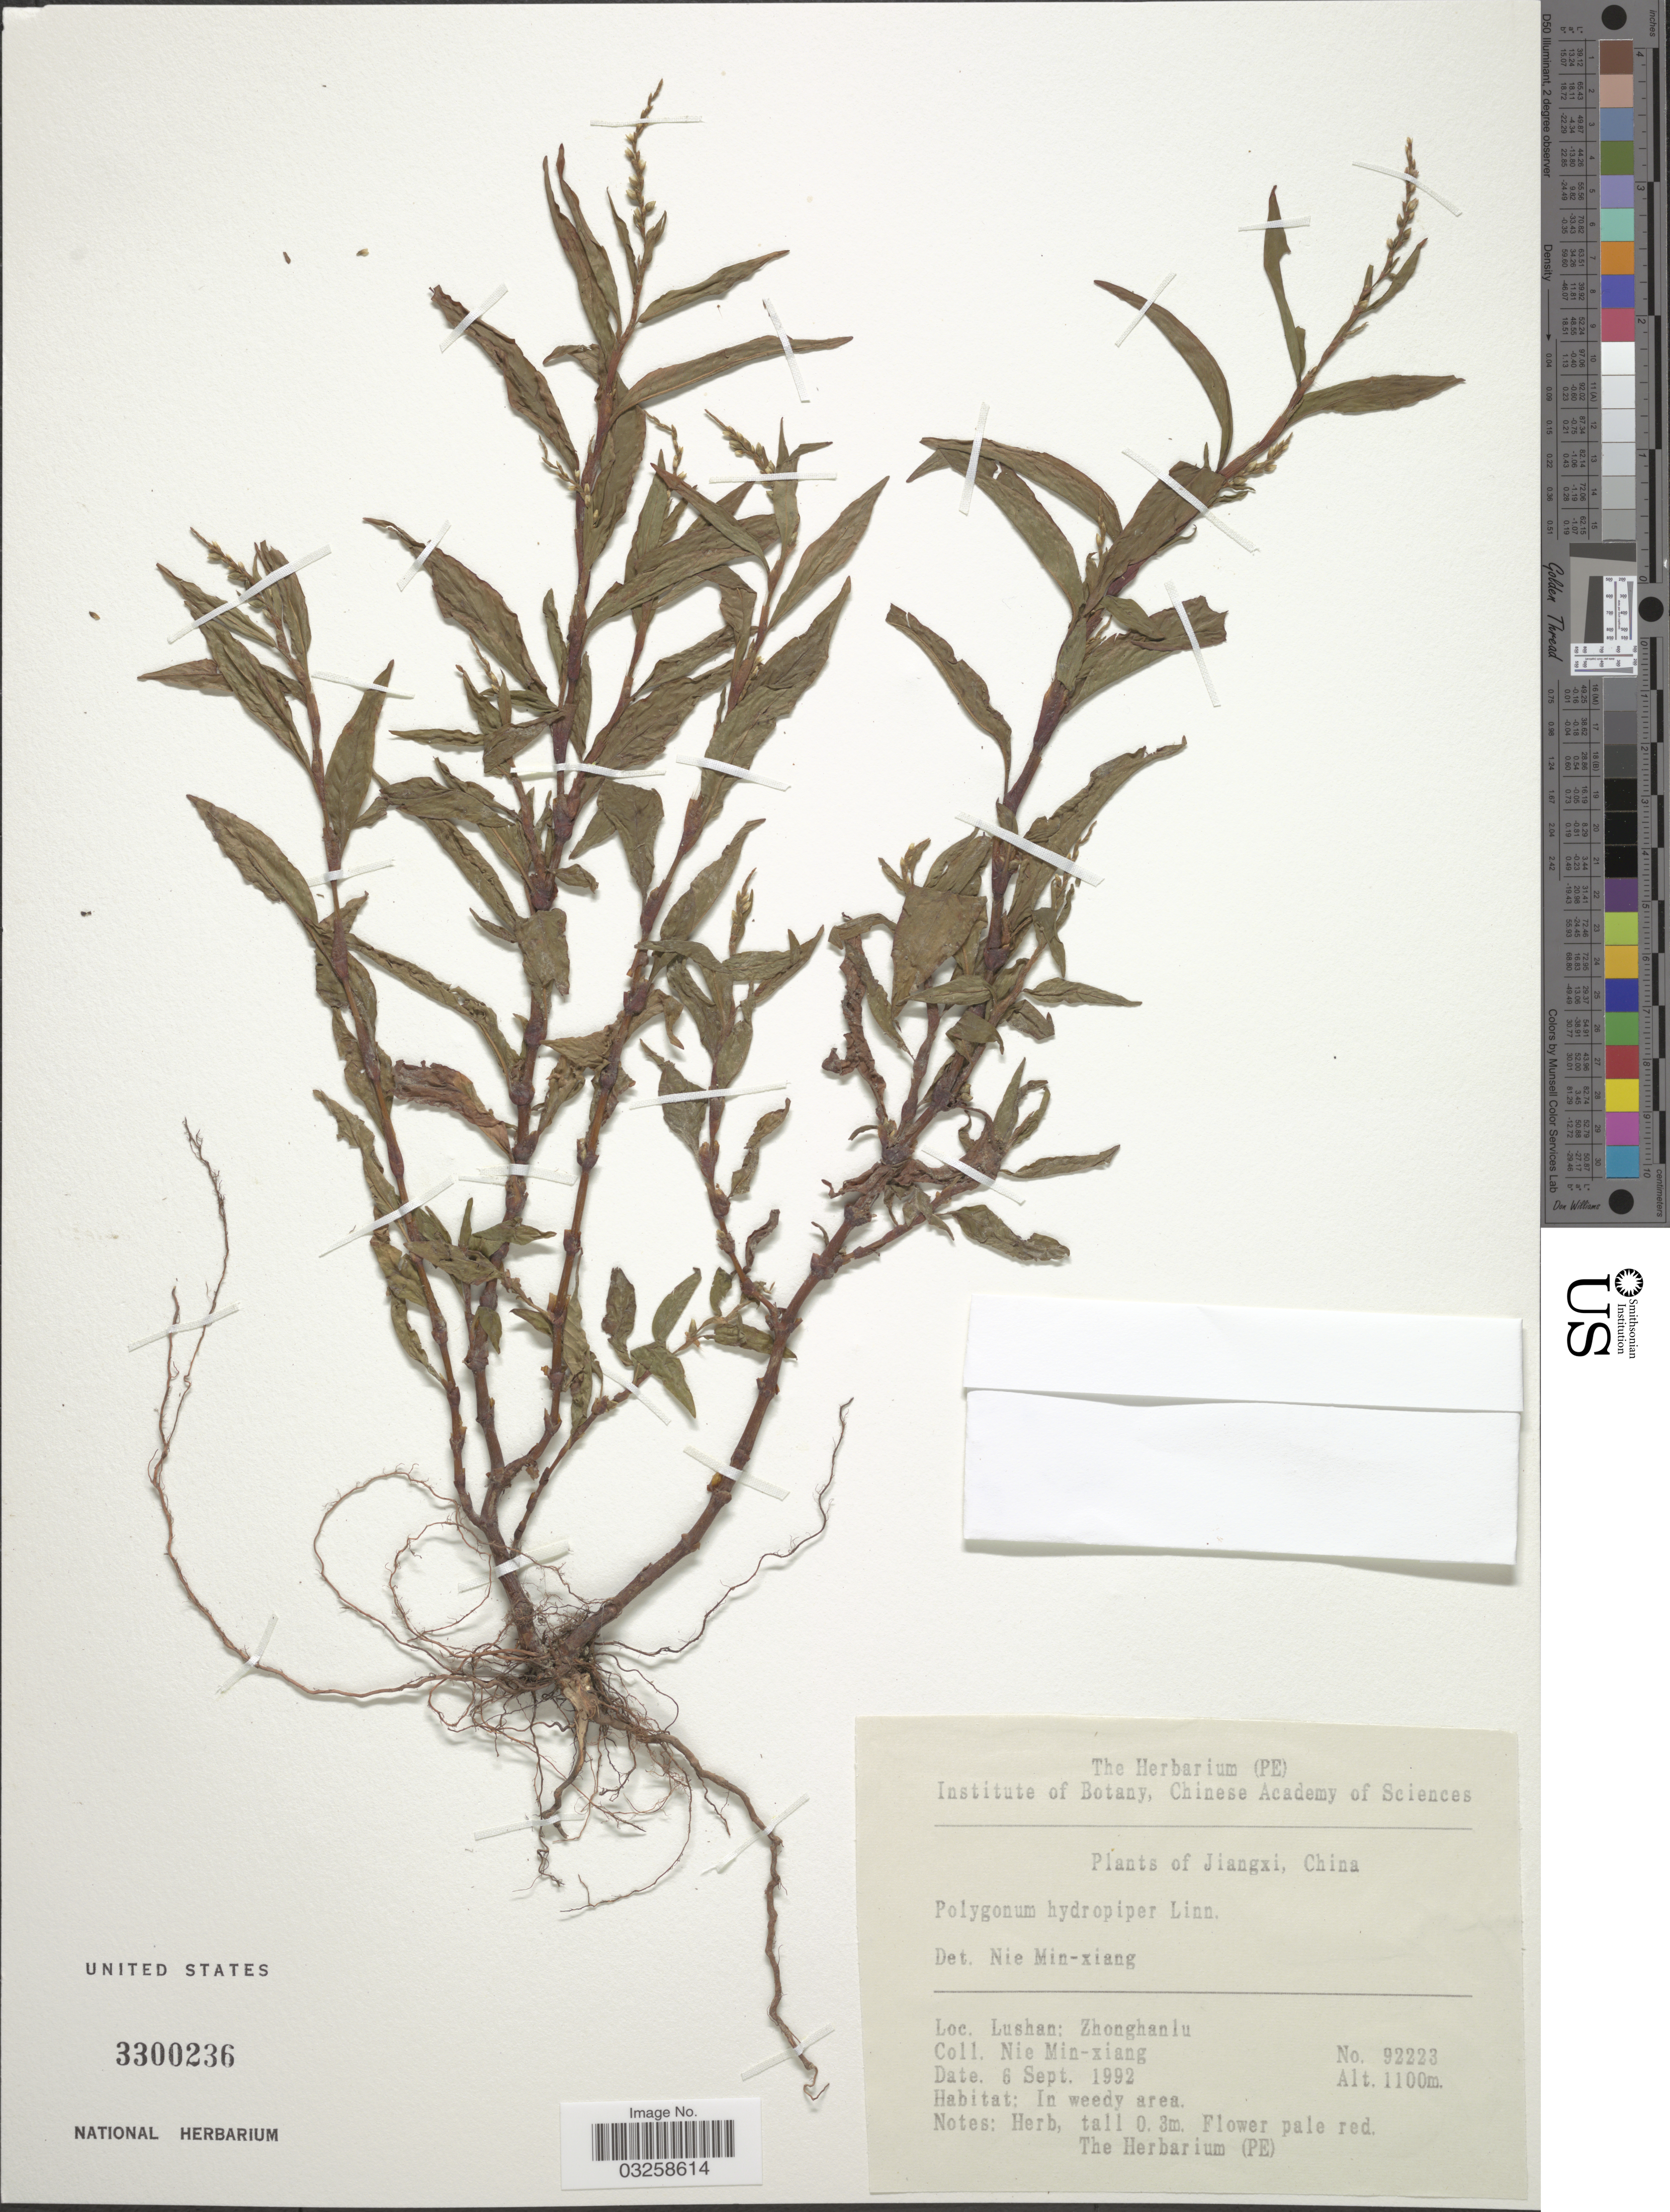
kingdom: Plantae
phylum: Tracheophyta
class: Magnoliopsida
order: Caryophyllales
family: Polygonaceae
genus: Polygonum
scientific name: Polygonum hydropiper var. hydropiper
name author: L.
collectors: M. Nie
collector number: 92223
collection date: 1992-09-06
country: China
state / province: Jiangxi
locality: Lushan: Zhonghanlu.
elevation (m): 1100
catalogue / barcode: US 3300236